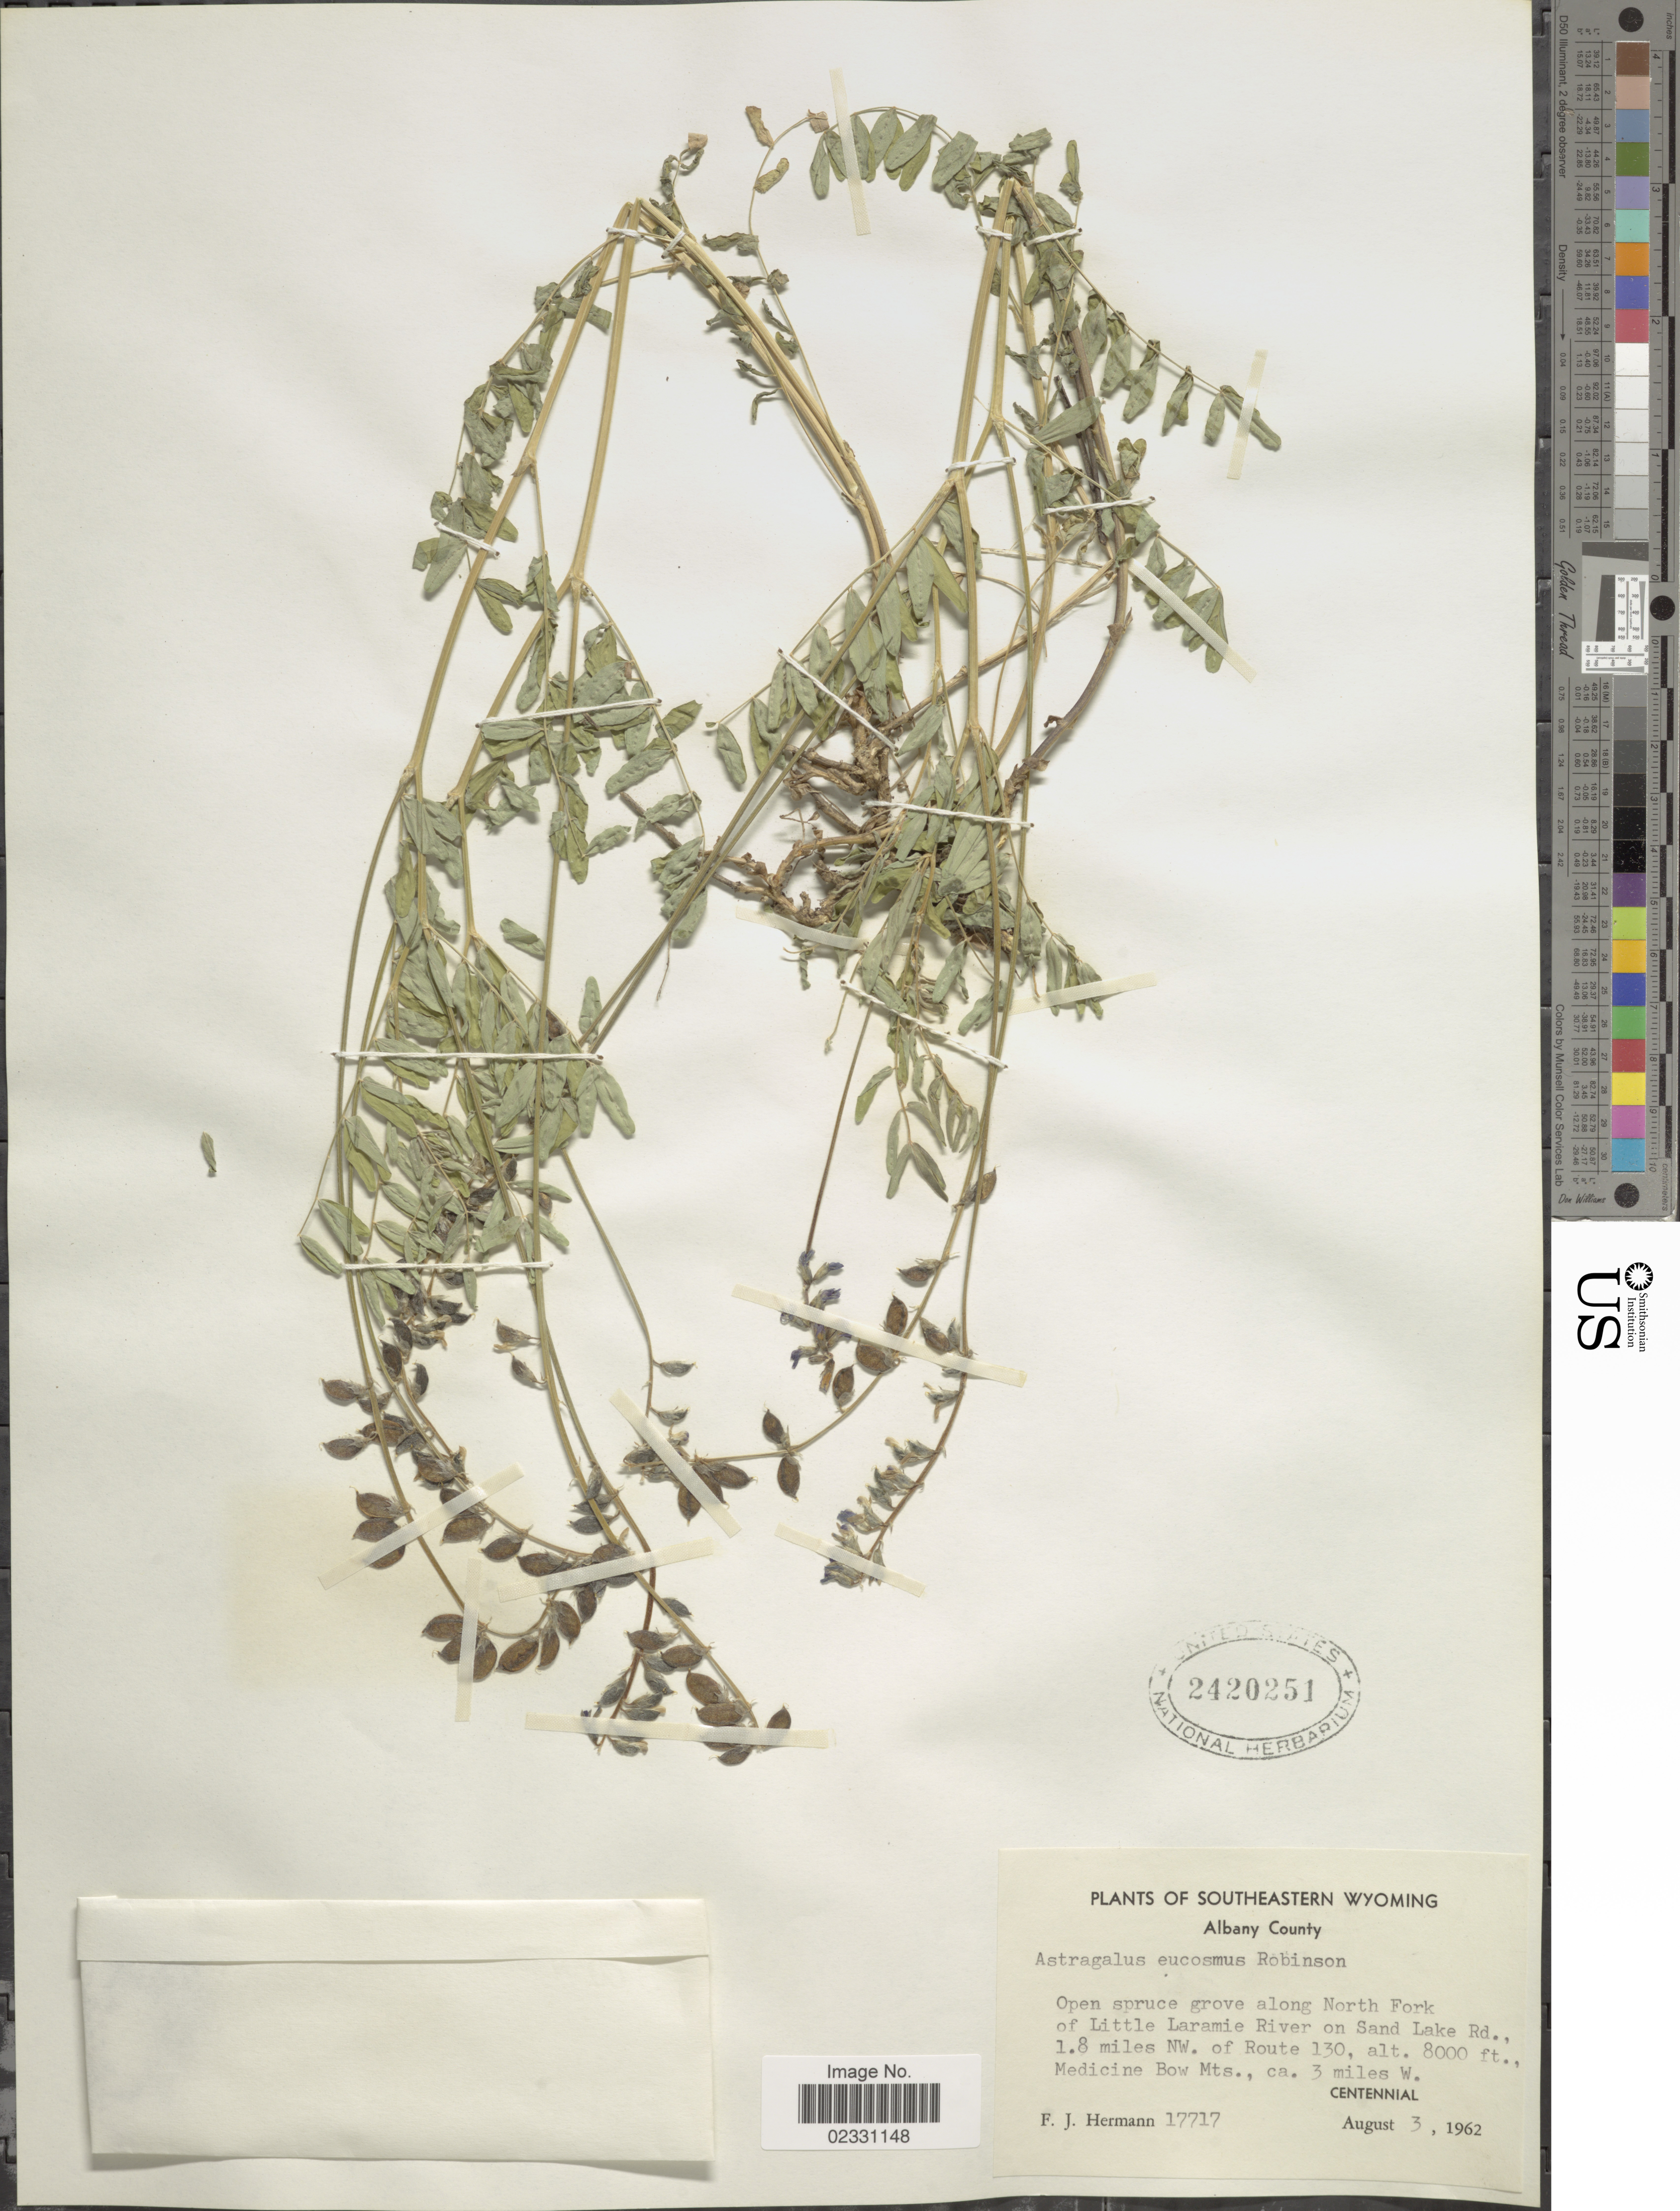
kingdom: Plantae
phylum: Tracheophyta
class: Magnoliopsida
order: Fabales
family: Fabaceae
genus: Astragalus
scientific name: Astragalus eucosmus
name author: B.L. Rob.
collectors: F. J. Hermann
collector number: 17717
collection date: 1962-08-03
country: United States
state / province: Wyoming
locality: Southeastern Wyoming. Albany County. along North Fork of Little Laramie River on Sand Lake Rd., 1.8 miles NW. of Route 130, Medicine Bow Mts., ca. 3 miles W. Centennial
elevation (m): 2438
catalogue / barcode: US 2420251